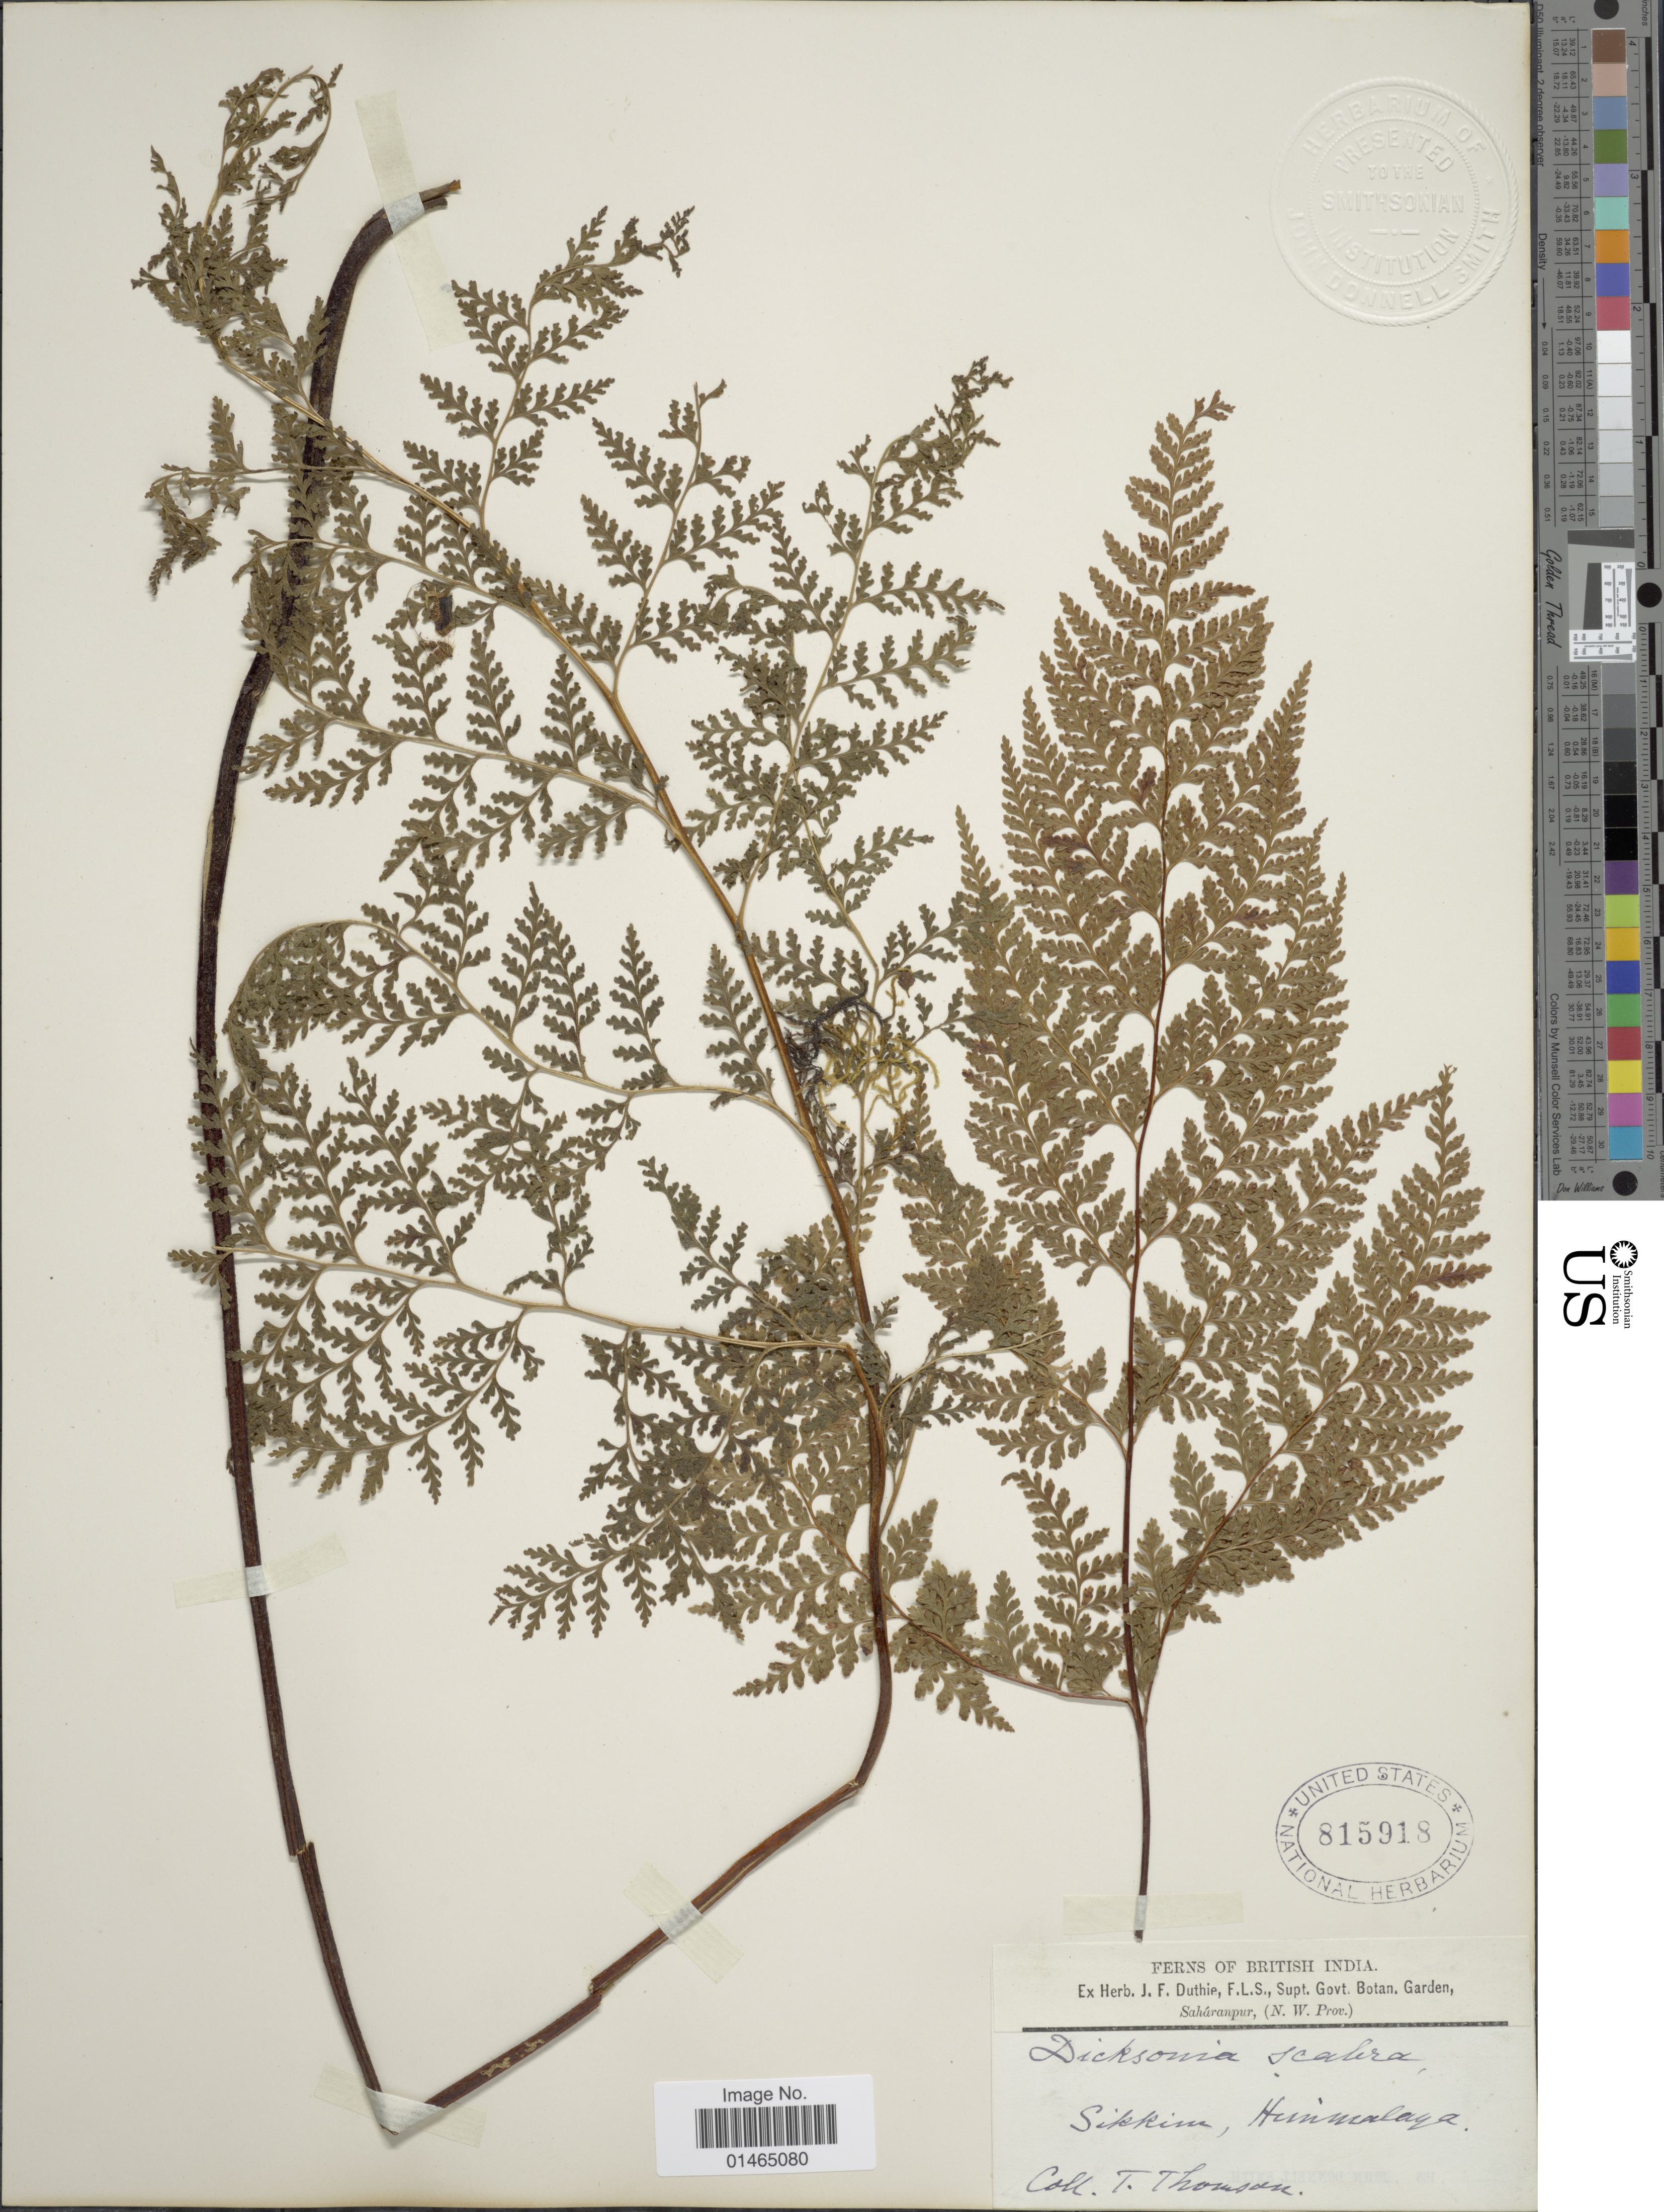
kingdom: Plantae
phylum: Tracheophyta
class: Polypodiopsida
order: Polypodiales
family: Dennstaedtiaceae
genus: Dennstaedtia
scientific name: Dennstaedtia scabra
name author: (Wall. ex Hook.) T. Moore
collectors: T. Thomson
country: India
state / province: Sikkim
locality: Ferns of British India. Saháranpur, (N.W. Prov.). Himalaya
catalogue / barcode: US 815918